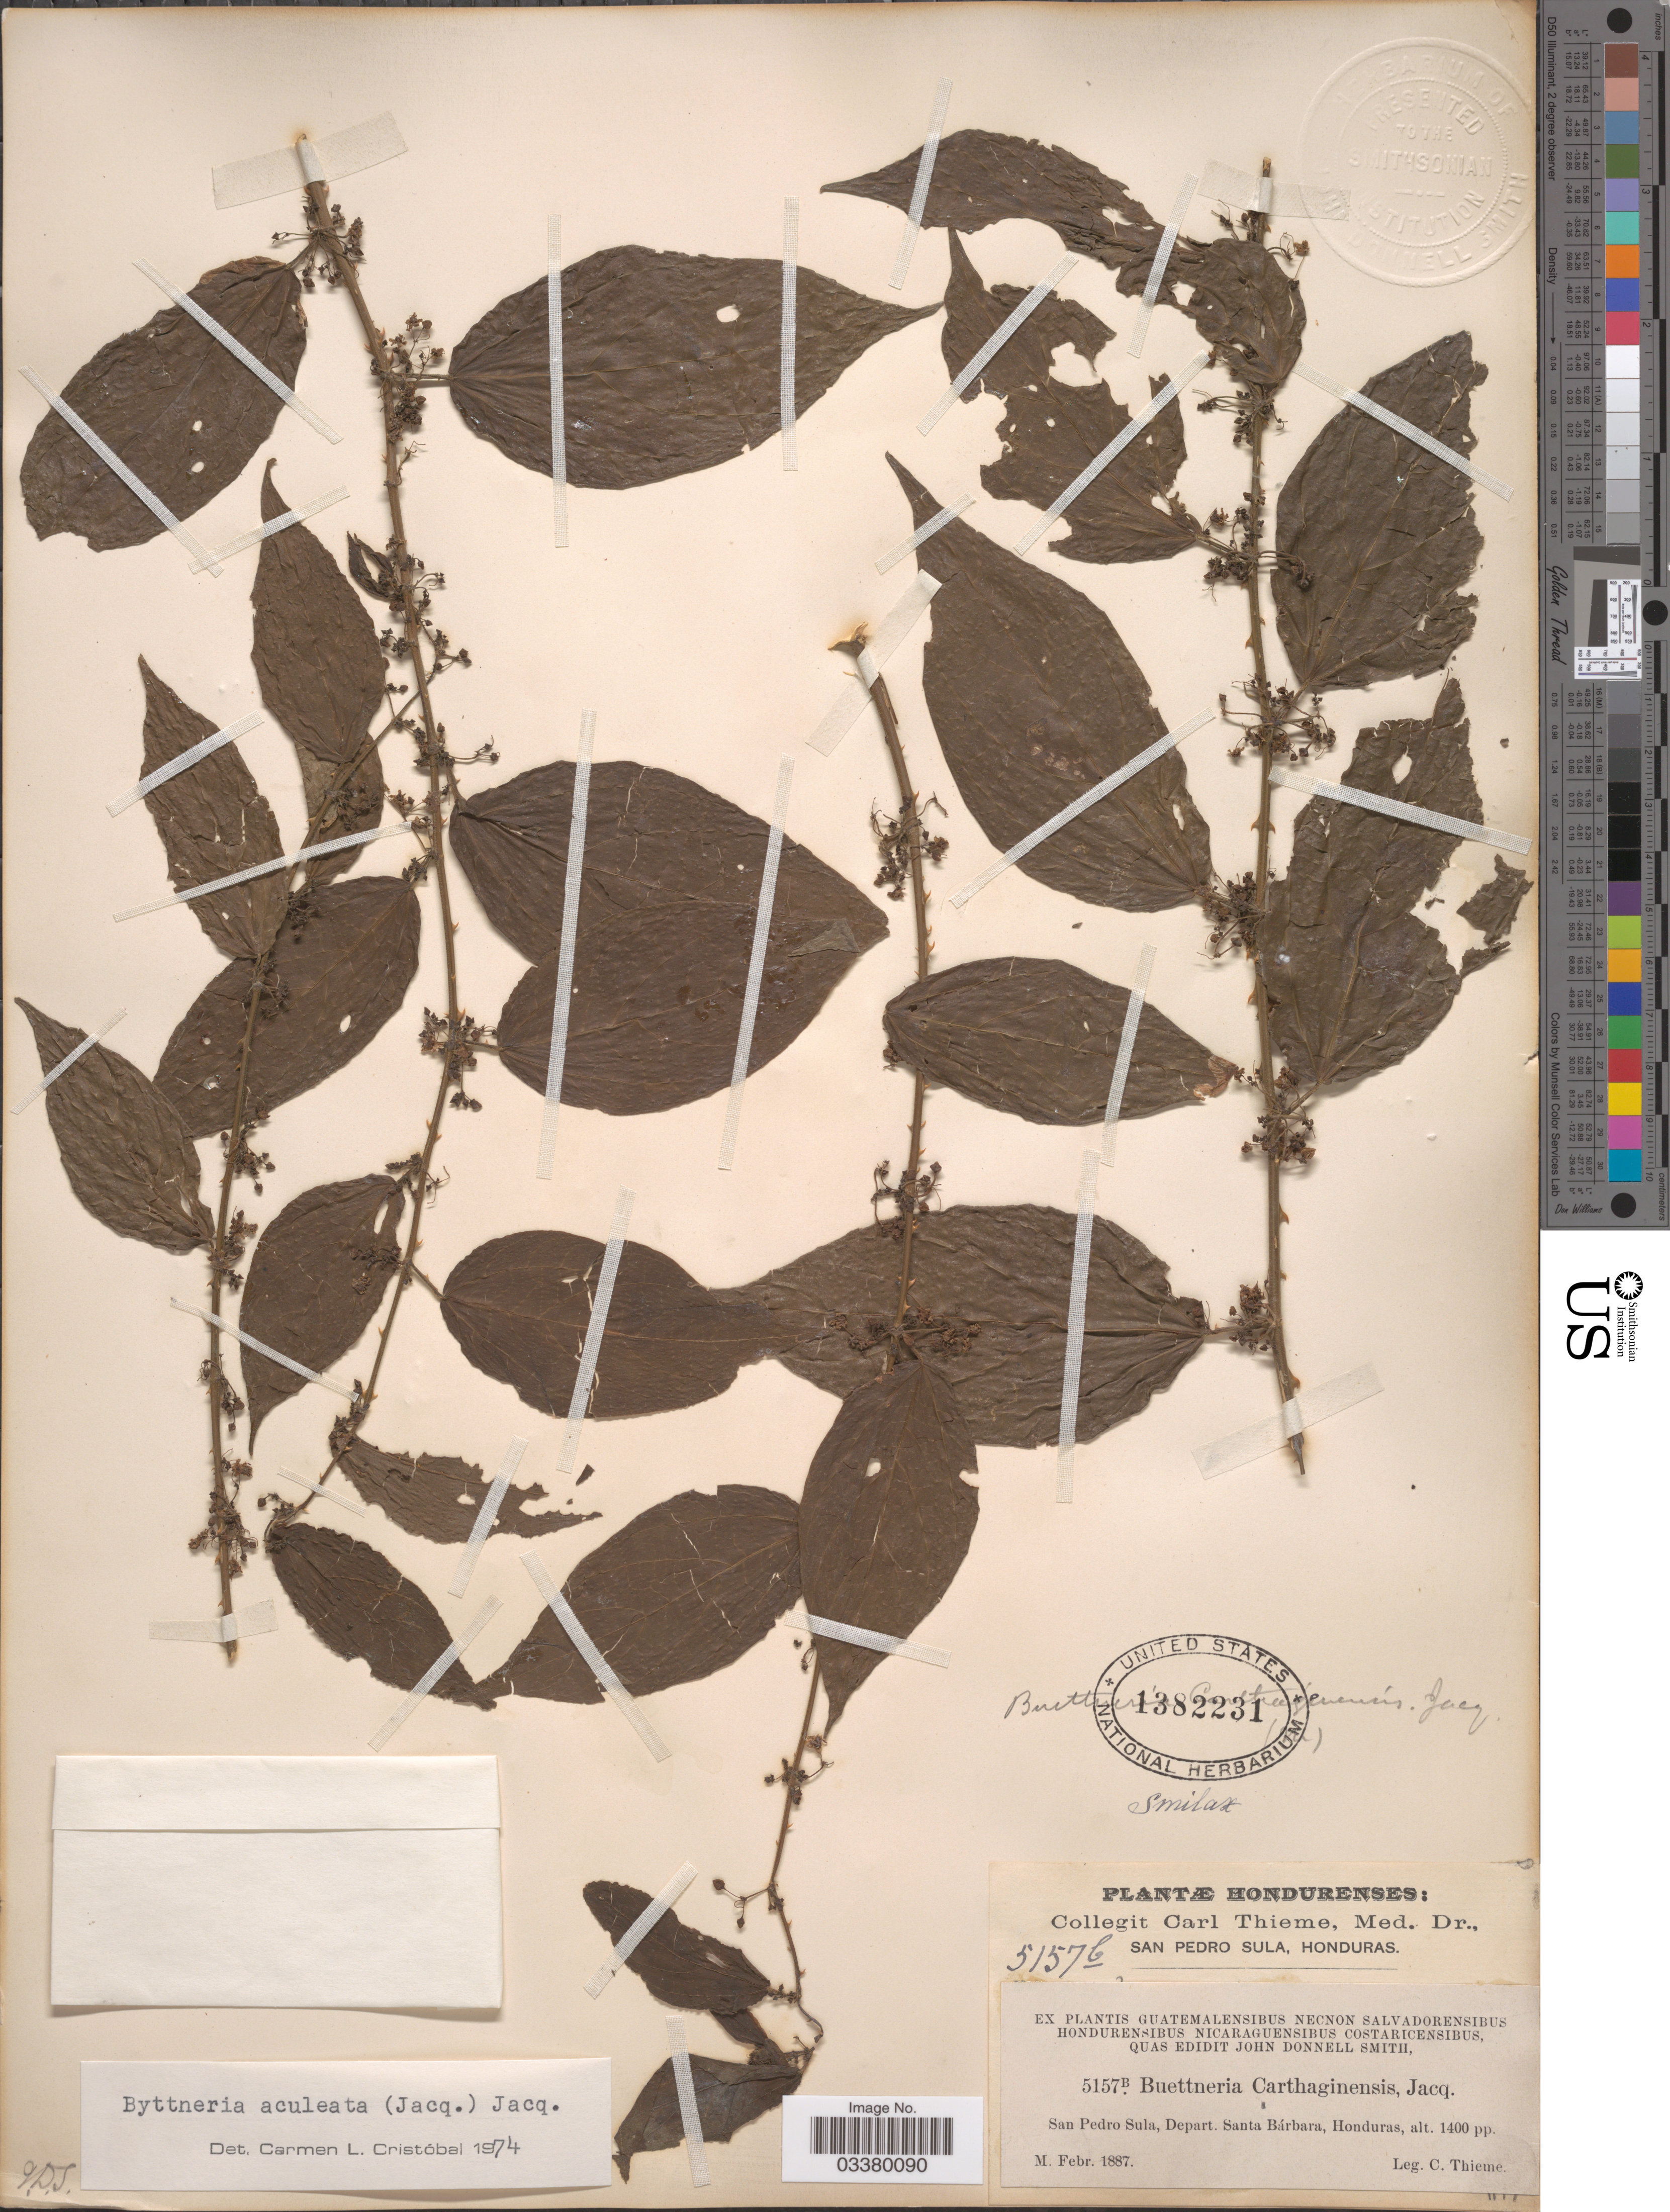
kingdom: Plantae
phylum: Tracheophyta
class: Magnoliopsida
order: Malvales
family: Malvaceae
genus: Byttneria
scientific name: Byttneria aculeata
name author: (Jacq.) Jacq.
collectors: C. Thieme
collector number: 5157B.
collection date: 1887-02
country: Honduras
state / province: Santa Bárbara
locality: San Pedro Sula, Depart. Santa Bárbara.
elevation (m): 427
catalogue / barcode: US 1382231